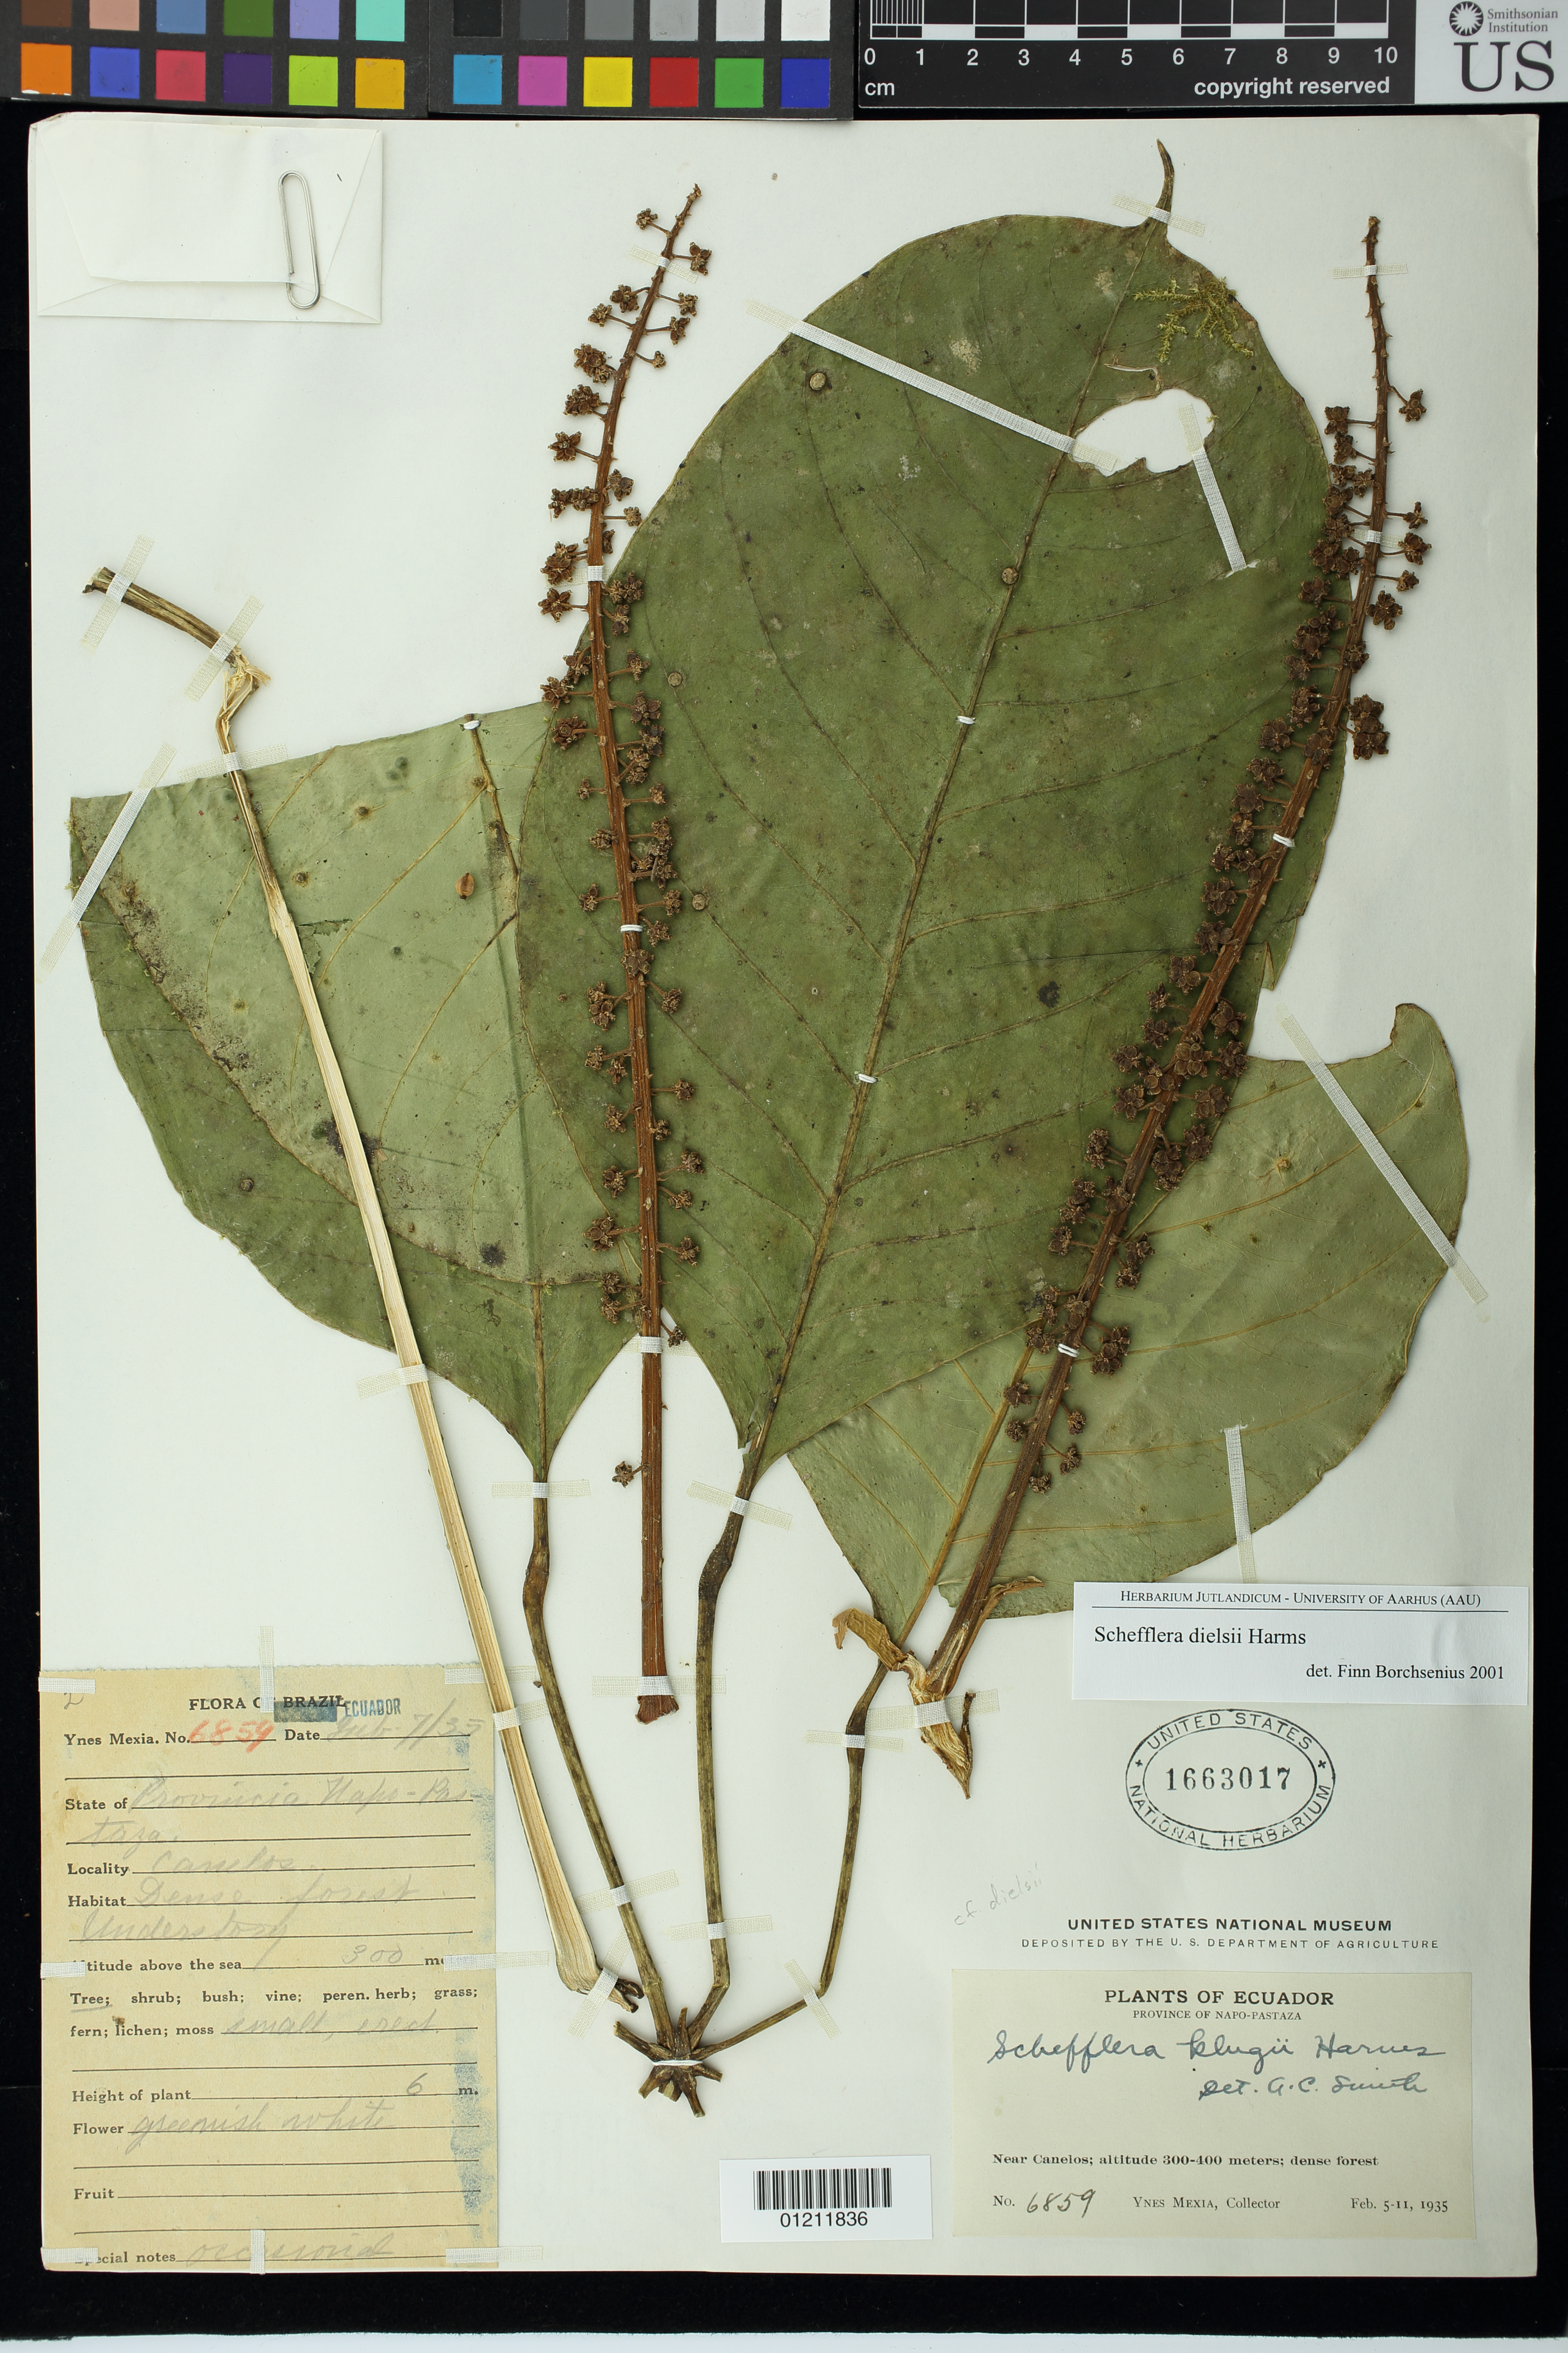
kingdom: Plantae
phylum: Tracheophyta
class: Magnoliopsida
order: Apiales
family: Araliaceae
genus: Schefflera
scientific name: Schefflera decagyna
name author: Cuatrec.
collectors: Y. Mexia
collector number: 6859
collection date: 1935-02-07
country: Ecuador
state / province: Pastaza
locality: Province of Napo-Pastaza. Near Canelos. Dense forest.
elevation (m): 300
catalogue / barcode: US 1663017